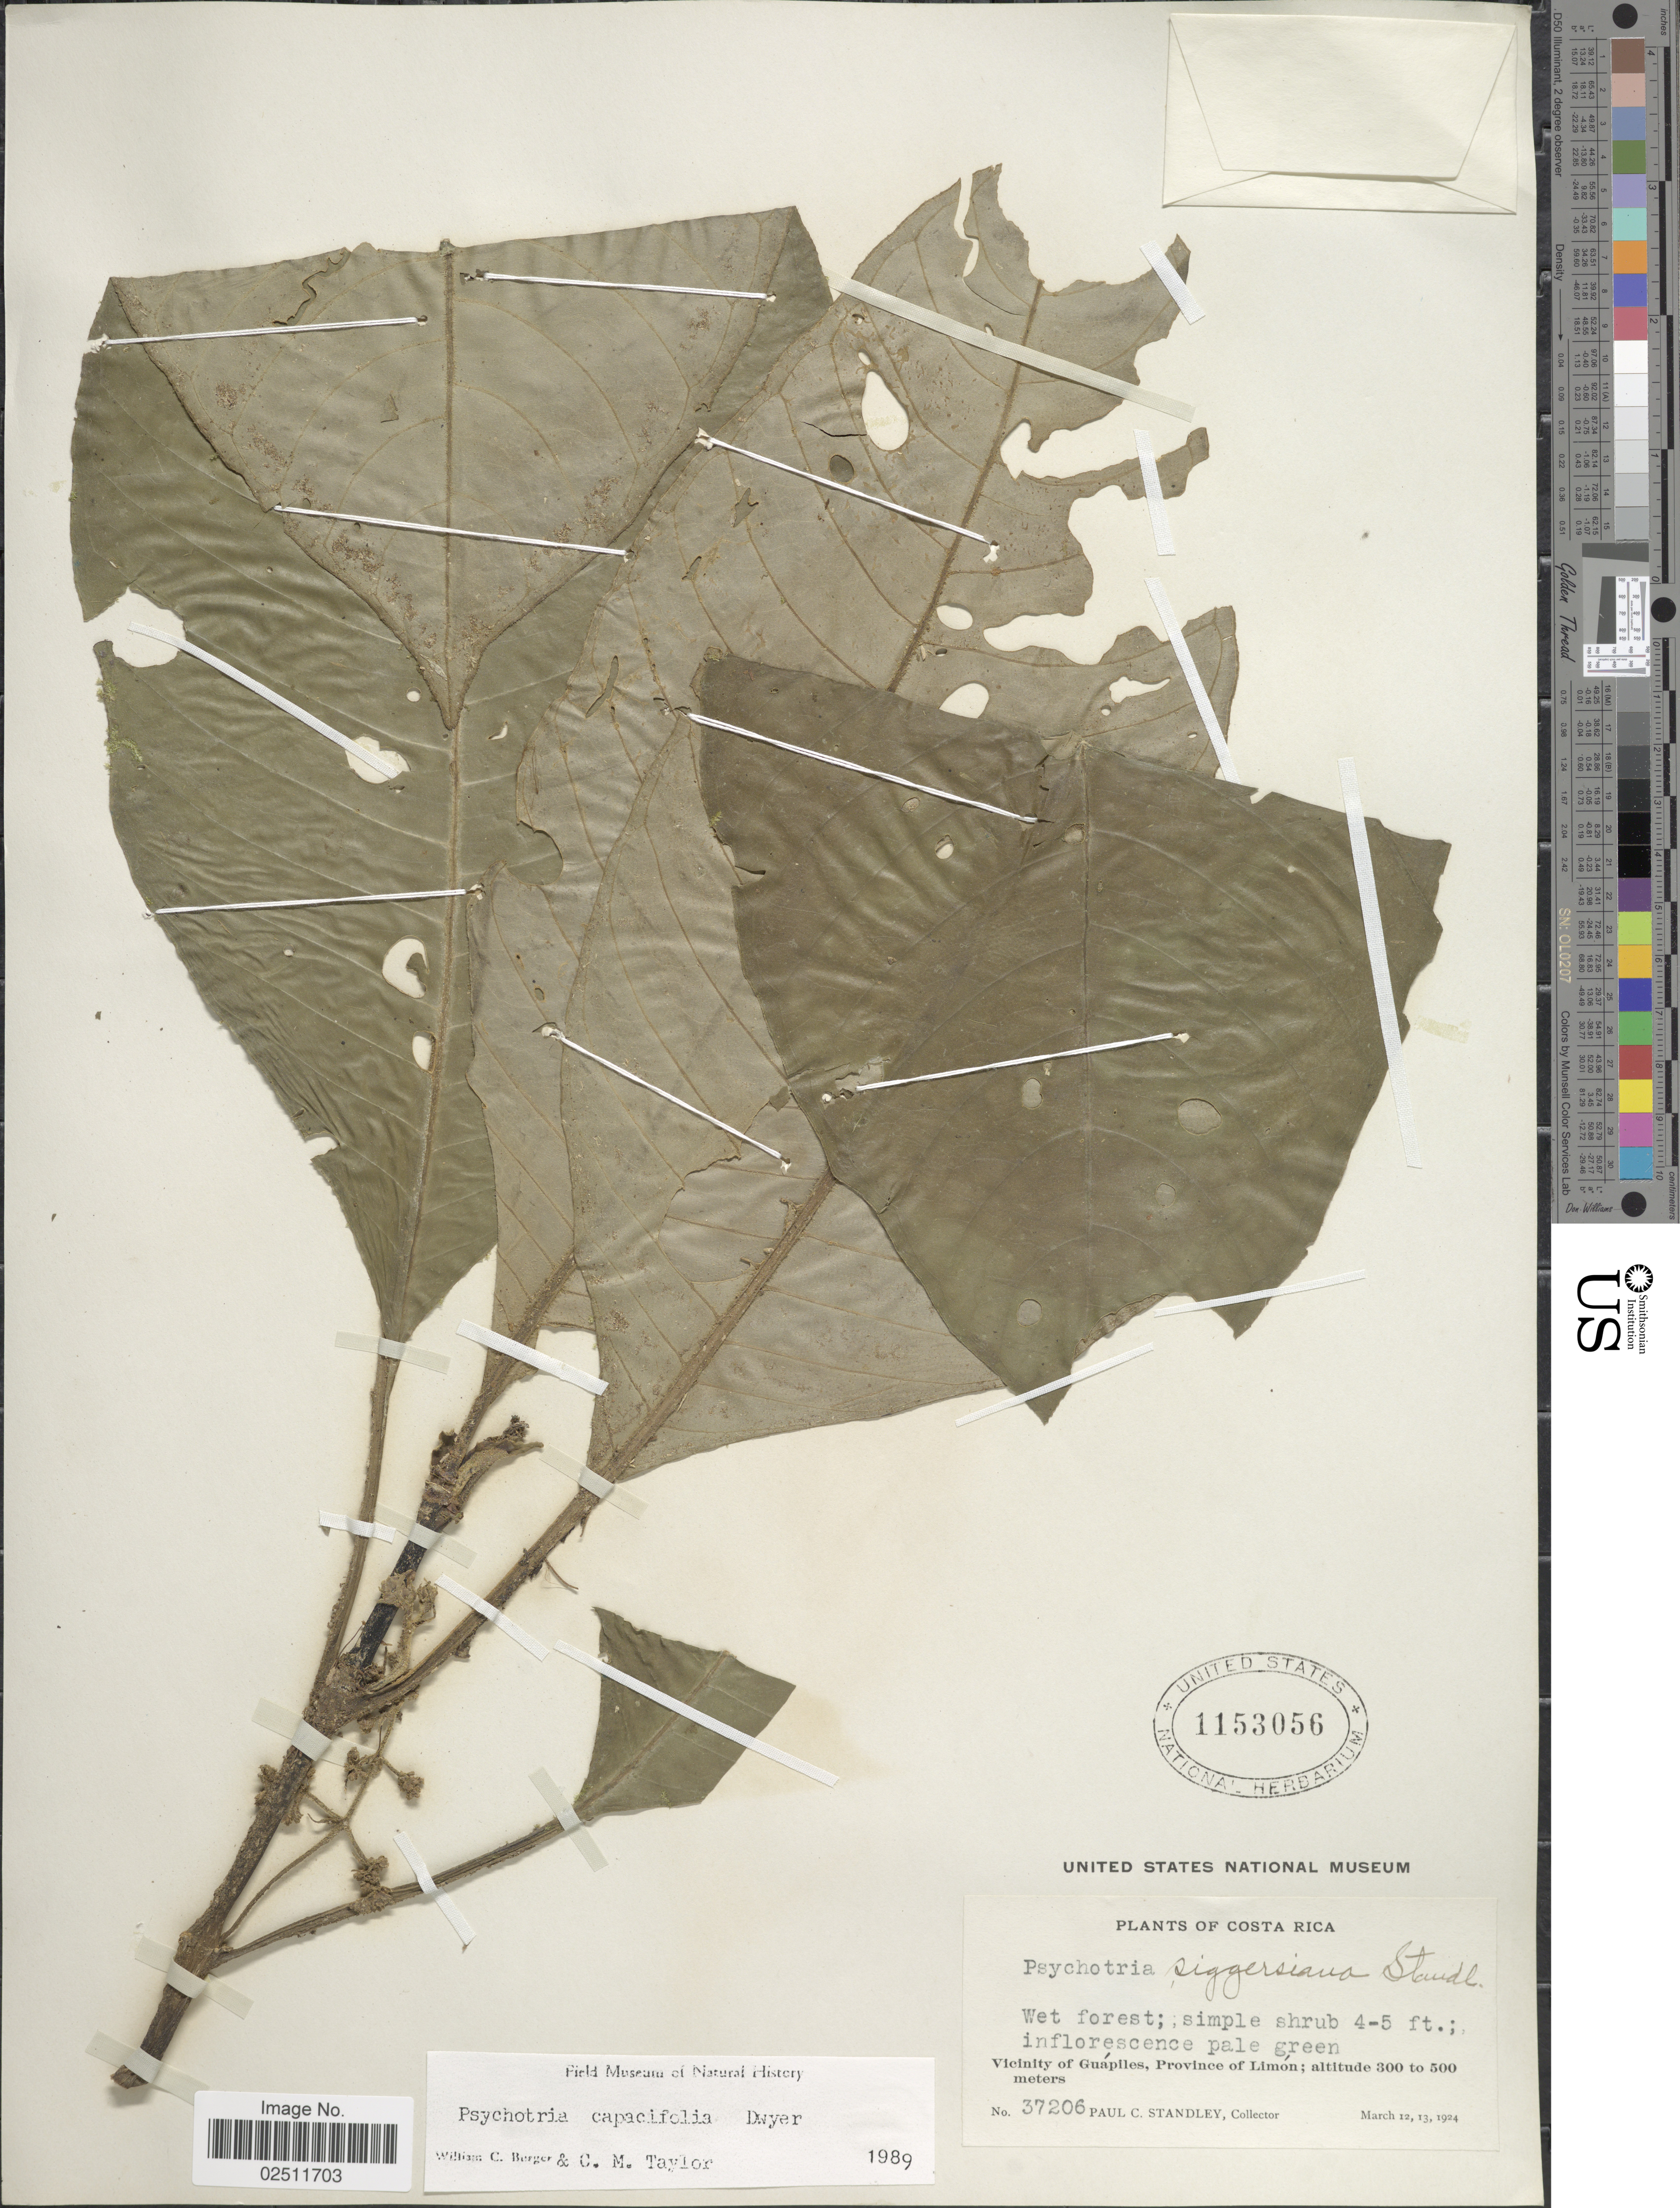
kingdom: Plantae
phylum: Tracheophyta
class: Magnoliopsida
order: Gentianales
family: Rubiaceae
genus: Psychotria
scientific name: Psychotria capacifolia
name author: Dwyer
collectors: P. C. Standley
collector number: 37206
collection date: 1924-03-12/1924-03-13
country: Costa Rica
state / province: Limón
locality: Vicinity of Guápiles.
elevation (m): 300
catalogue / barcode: US 1153056